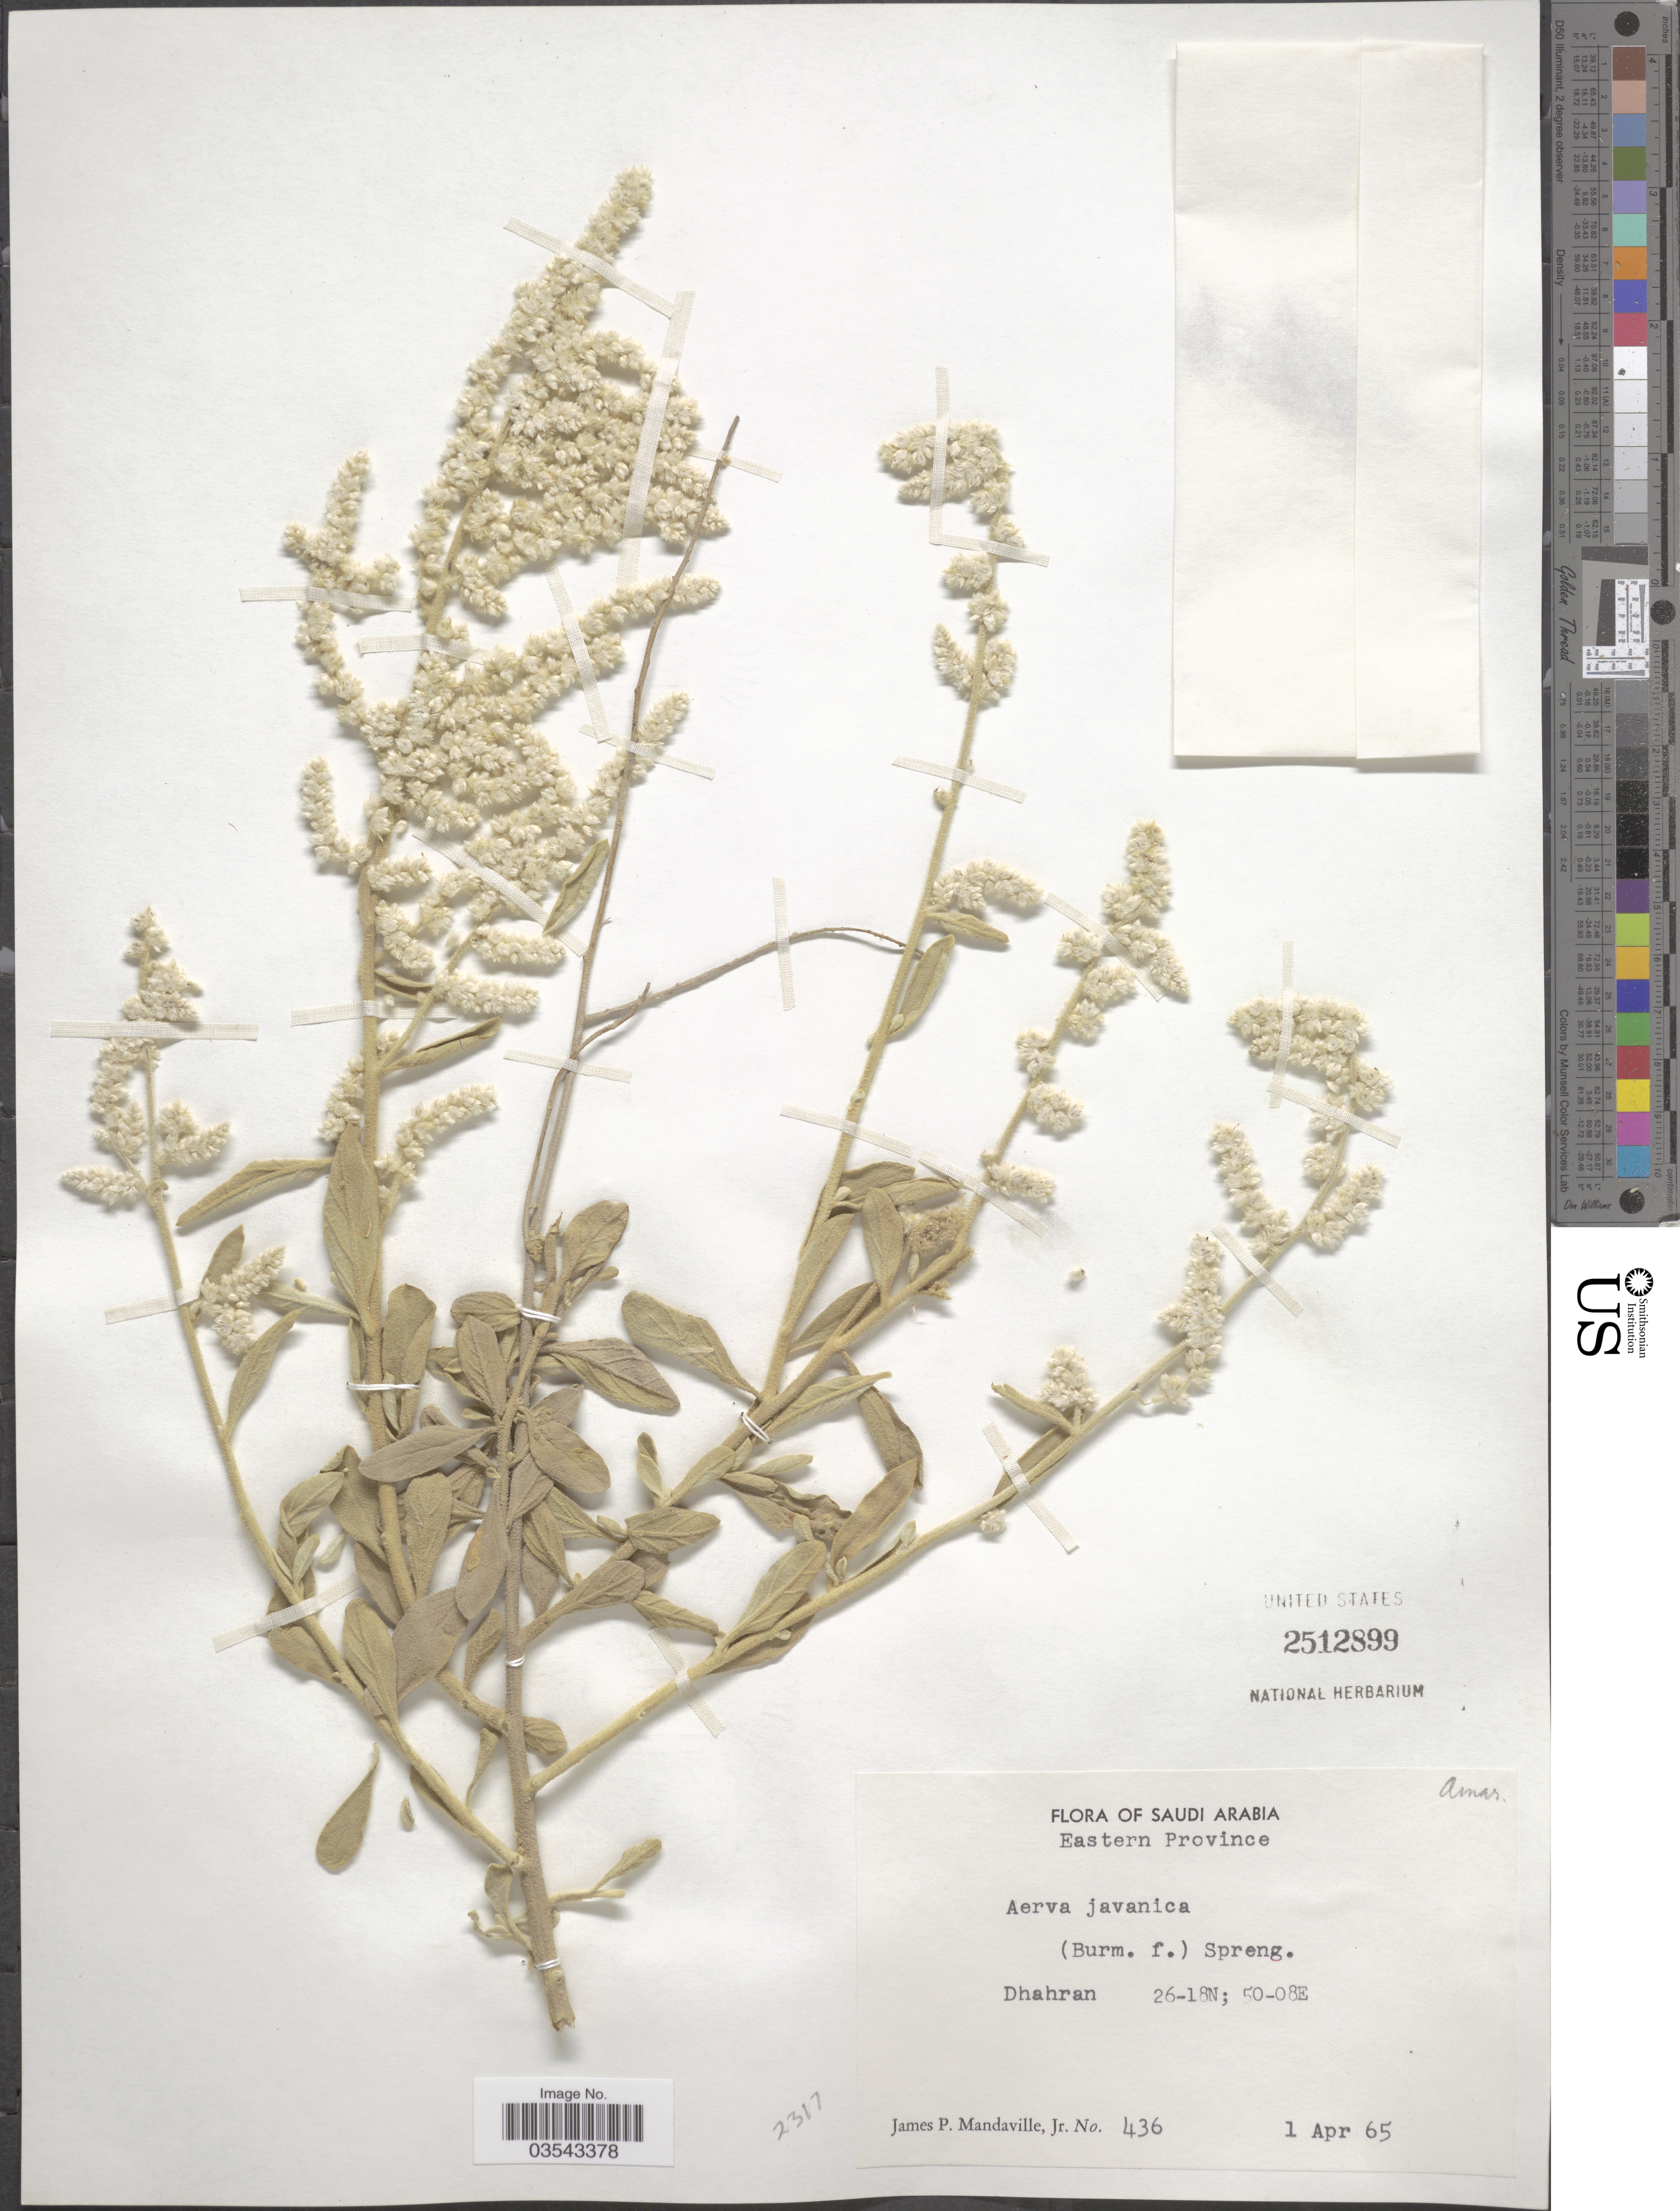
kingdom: Plantae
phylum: Tracheophyta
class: Magnoliopsida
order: Caryophyllales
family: Amaranthaceae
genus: Aerva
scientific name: Aerva javanica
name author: (Burm. f.) Juss. ex Schult.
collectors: J. Mandaville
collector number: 436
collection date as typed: Transcribed d/m/y: 1/4/65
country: Saudi Arabia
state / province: Ash Sharqiyah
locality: Eastern Province. Dhahran.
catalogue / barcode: US 2512899